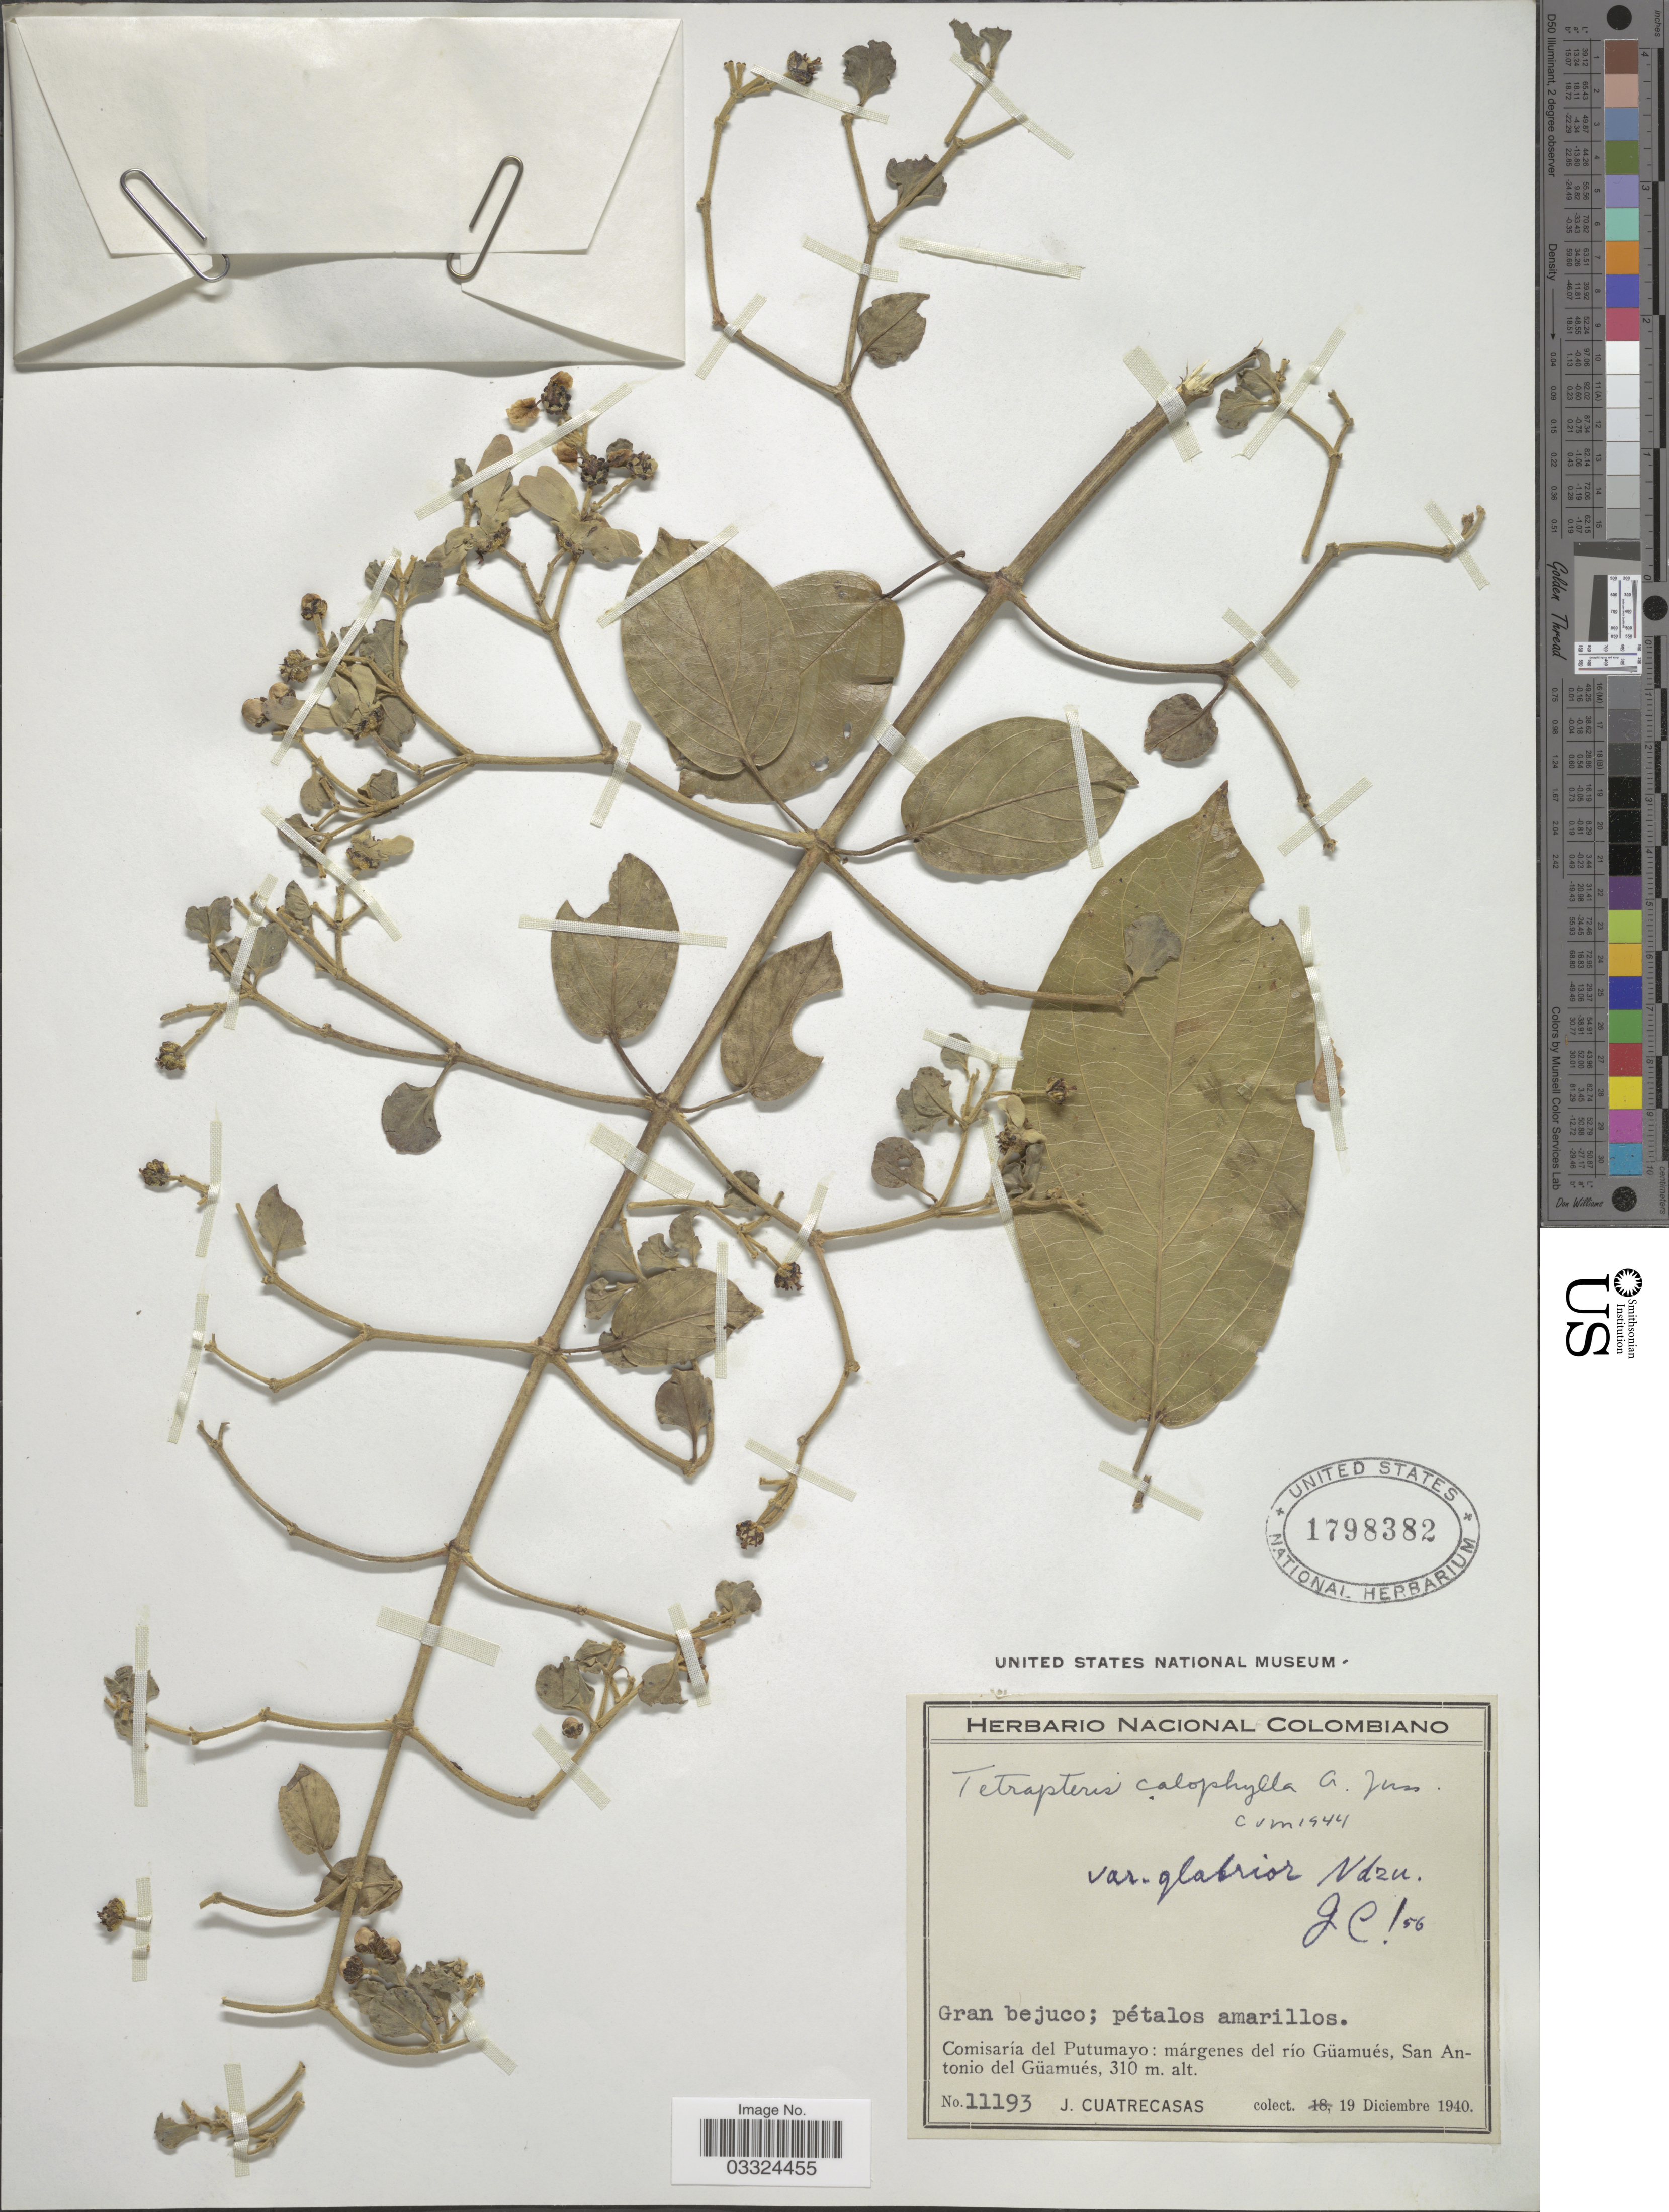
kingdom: Plantae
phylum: Tracheophyta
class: Magnoliopsida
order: Malpighiales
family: Malpighiaceae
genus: Tetrapterys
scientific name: Tetrapterys calophylla var. glabrifolia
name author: Griseb.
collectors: J. Cuatrecasas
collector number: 11193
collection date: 1940-12-19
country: Colombia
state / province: Putumayo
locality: Comisaría del Putumayo: márgenes del río Güamués, San Antonio del Güamués.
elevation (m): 310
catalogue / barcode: US 1798382